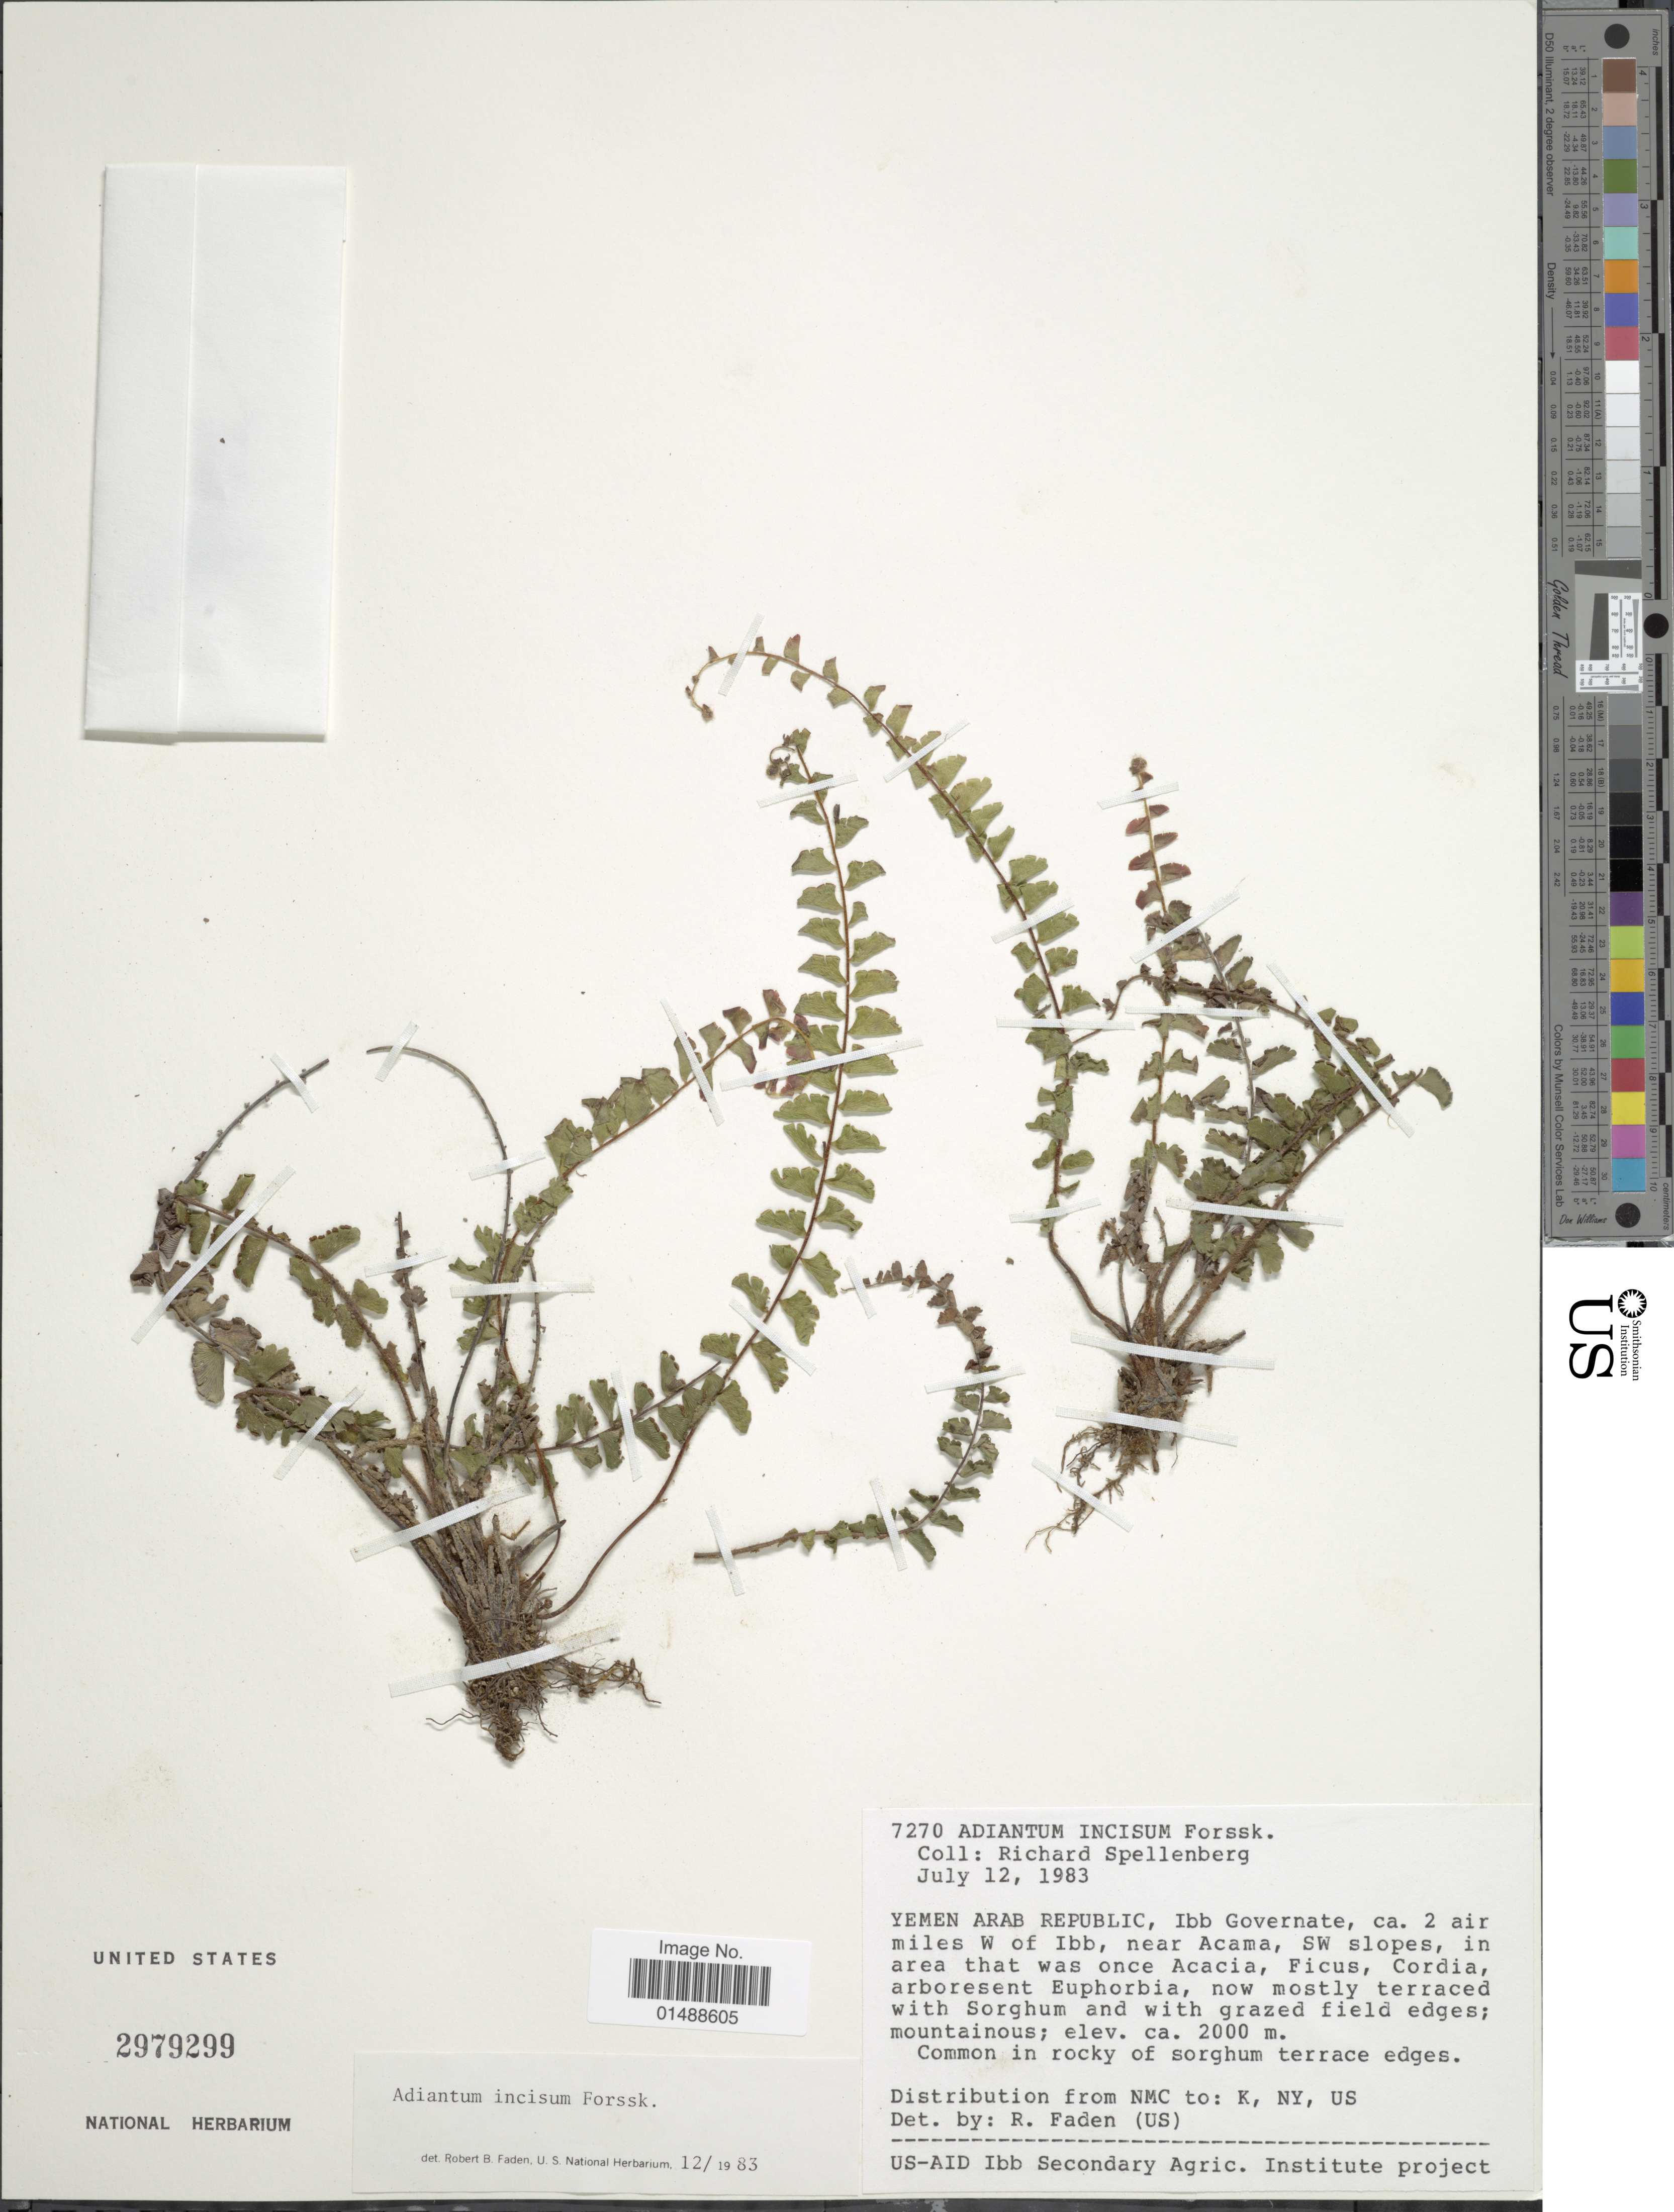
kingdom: Plantae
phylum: Tracheophyta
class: Polypodiopsida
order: Polypodiales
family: Pteridaceae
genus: Adiantum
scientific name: Adiantum incisum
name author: Forssk.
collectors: R. Spellenberg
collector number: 7270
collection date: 1983-07-12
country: Yemen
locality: Yemen Arab Republic, Ibb Governate, ca. 2 air miles W of Ibb, near Acama, SW slopes.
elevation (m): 2000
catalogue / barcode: US 2979299